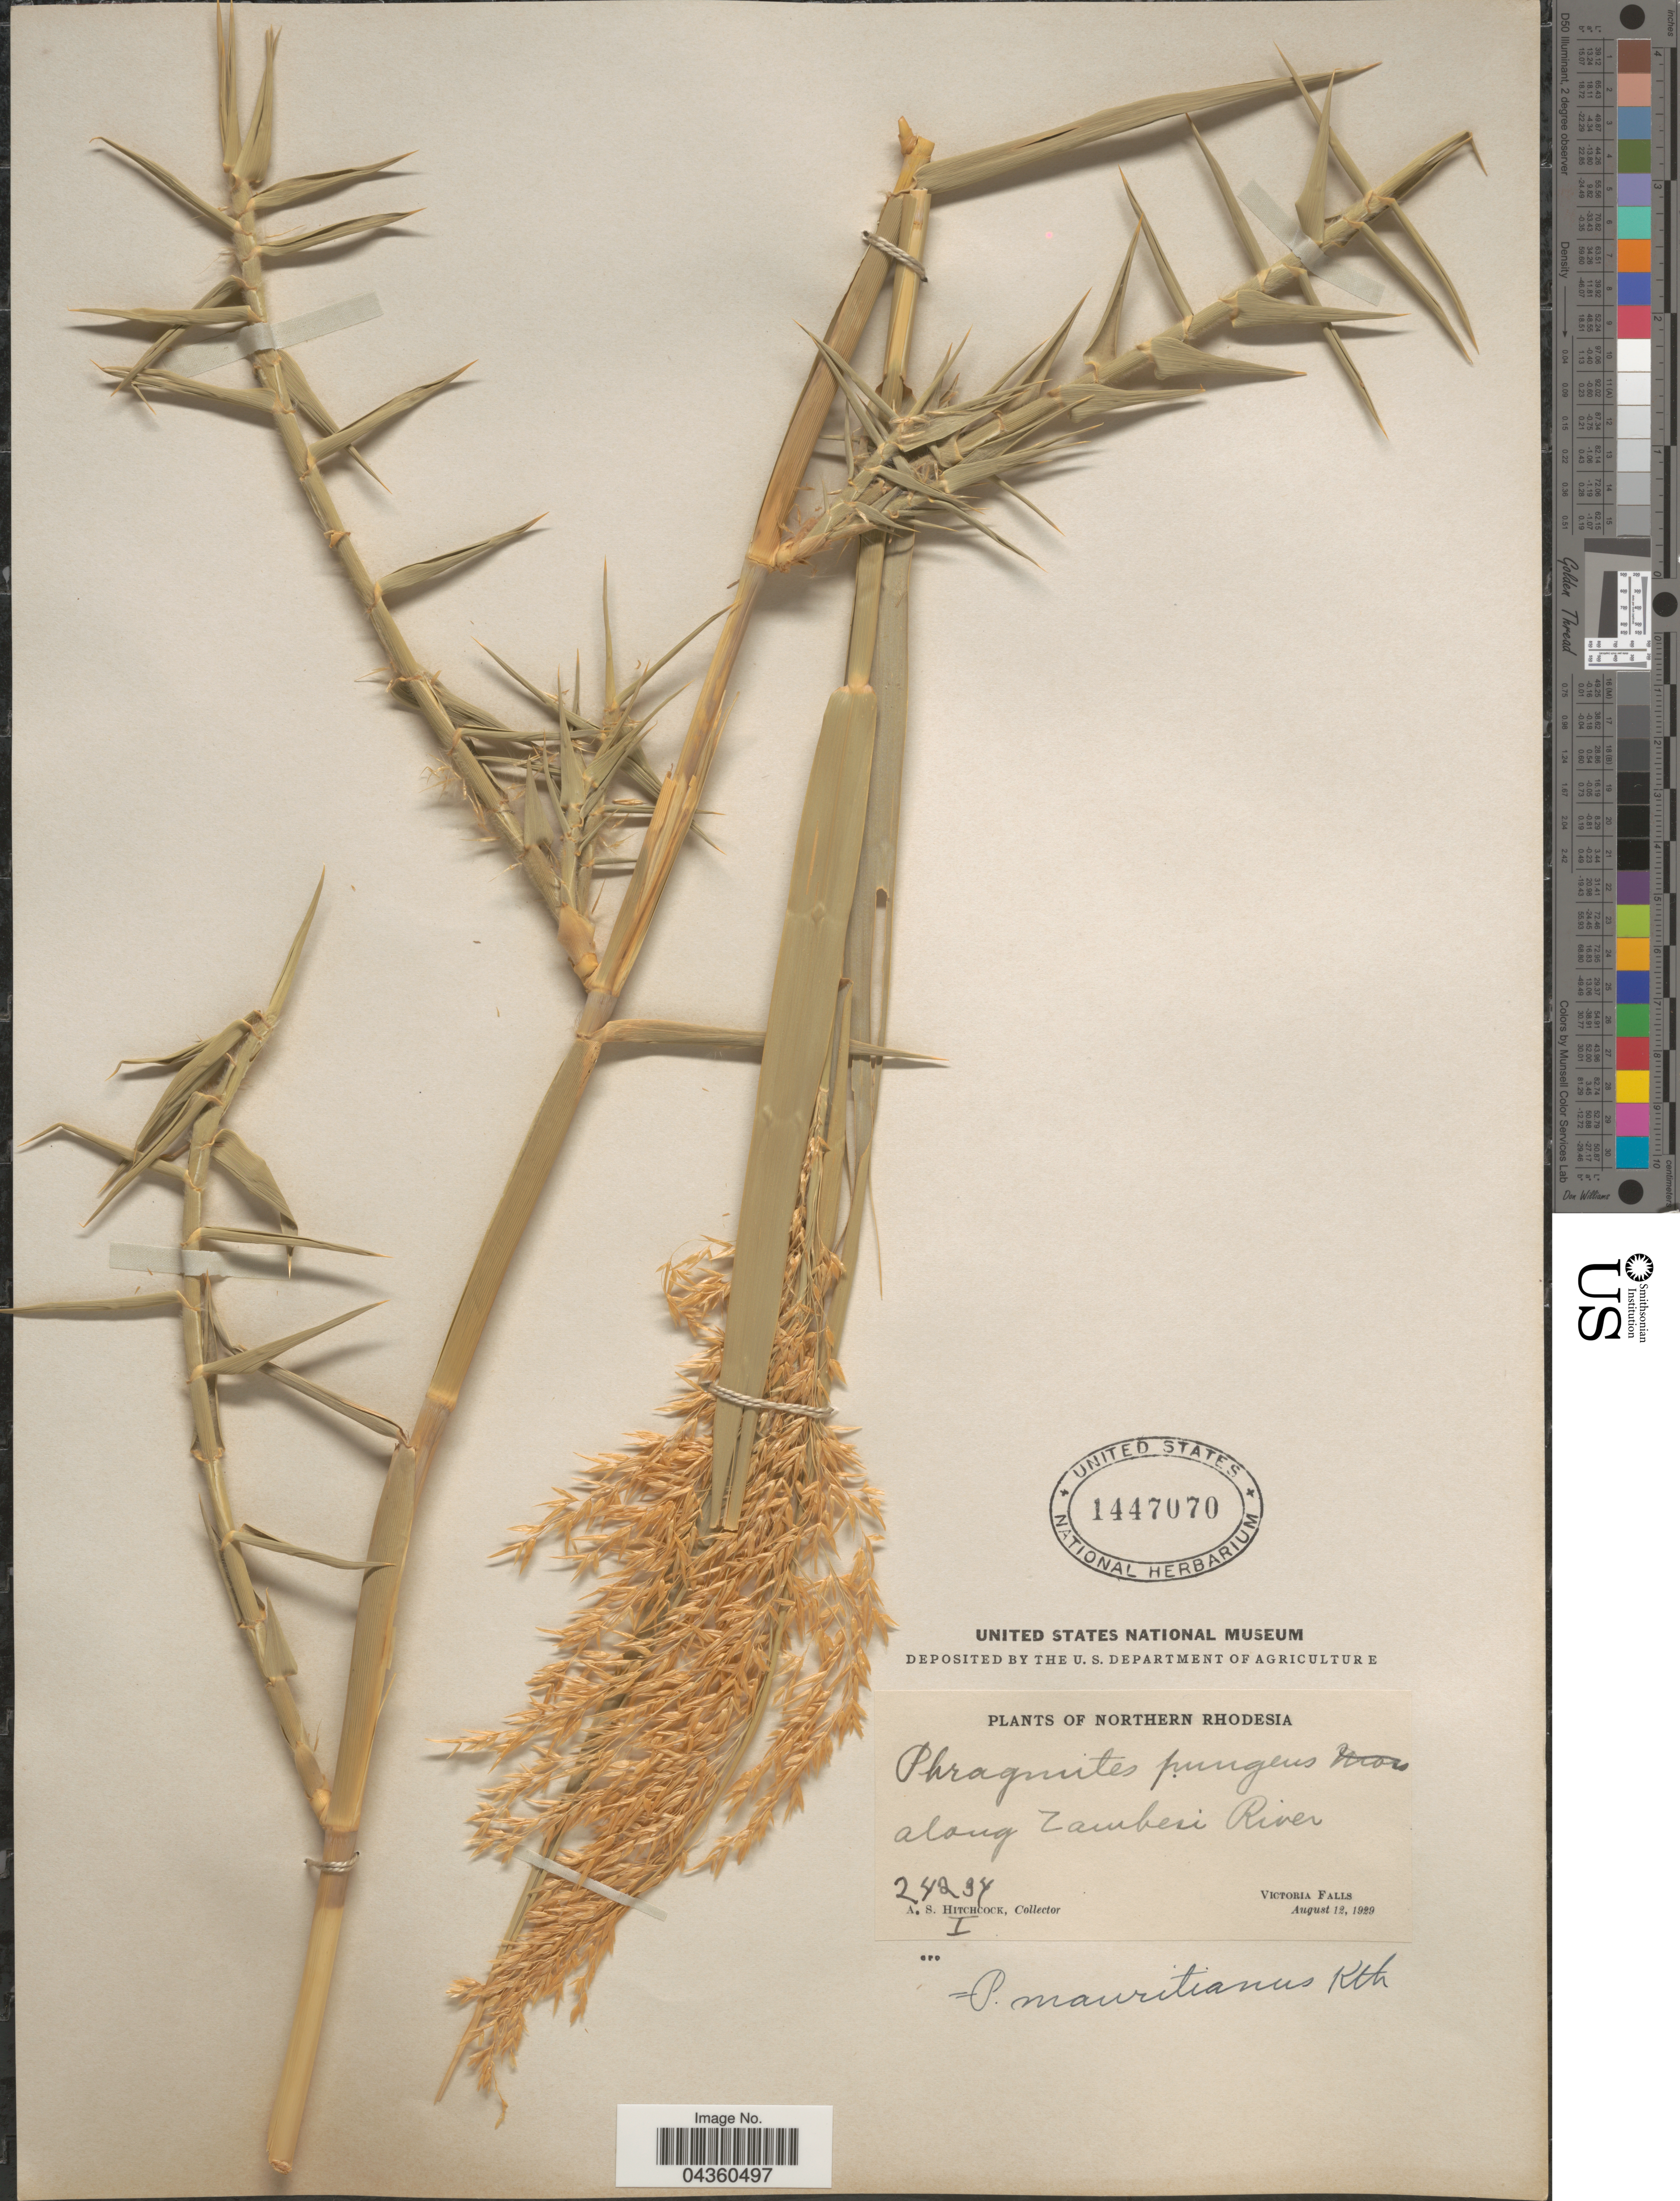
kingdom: Plantae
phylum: Tracheophyta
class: Liliopsida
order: Poales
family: Poaceae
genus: Phragmites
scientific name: Phragmites mauritianus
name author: Kunth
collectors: A. S. Hitchcock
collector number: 24234*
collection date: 1929-08-12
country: Zambia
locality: Northern Rhodesia. Along Zambesi River. Victoria Falls.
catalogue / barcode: US 1447070